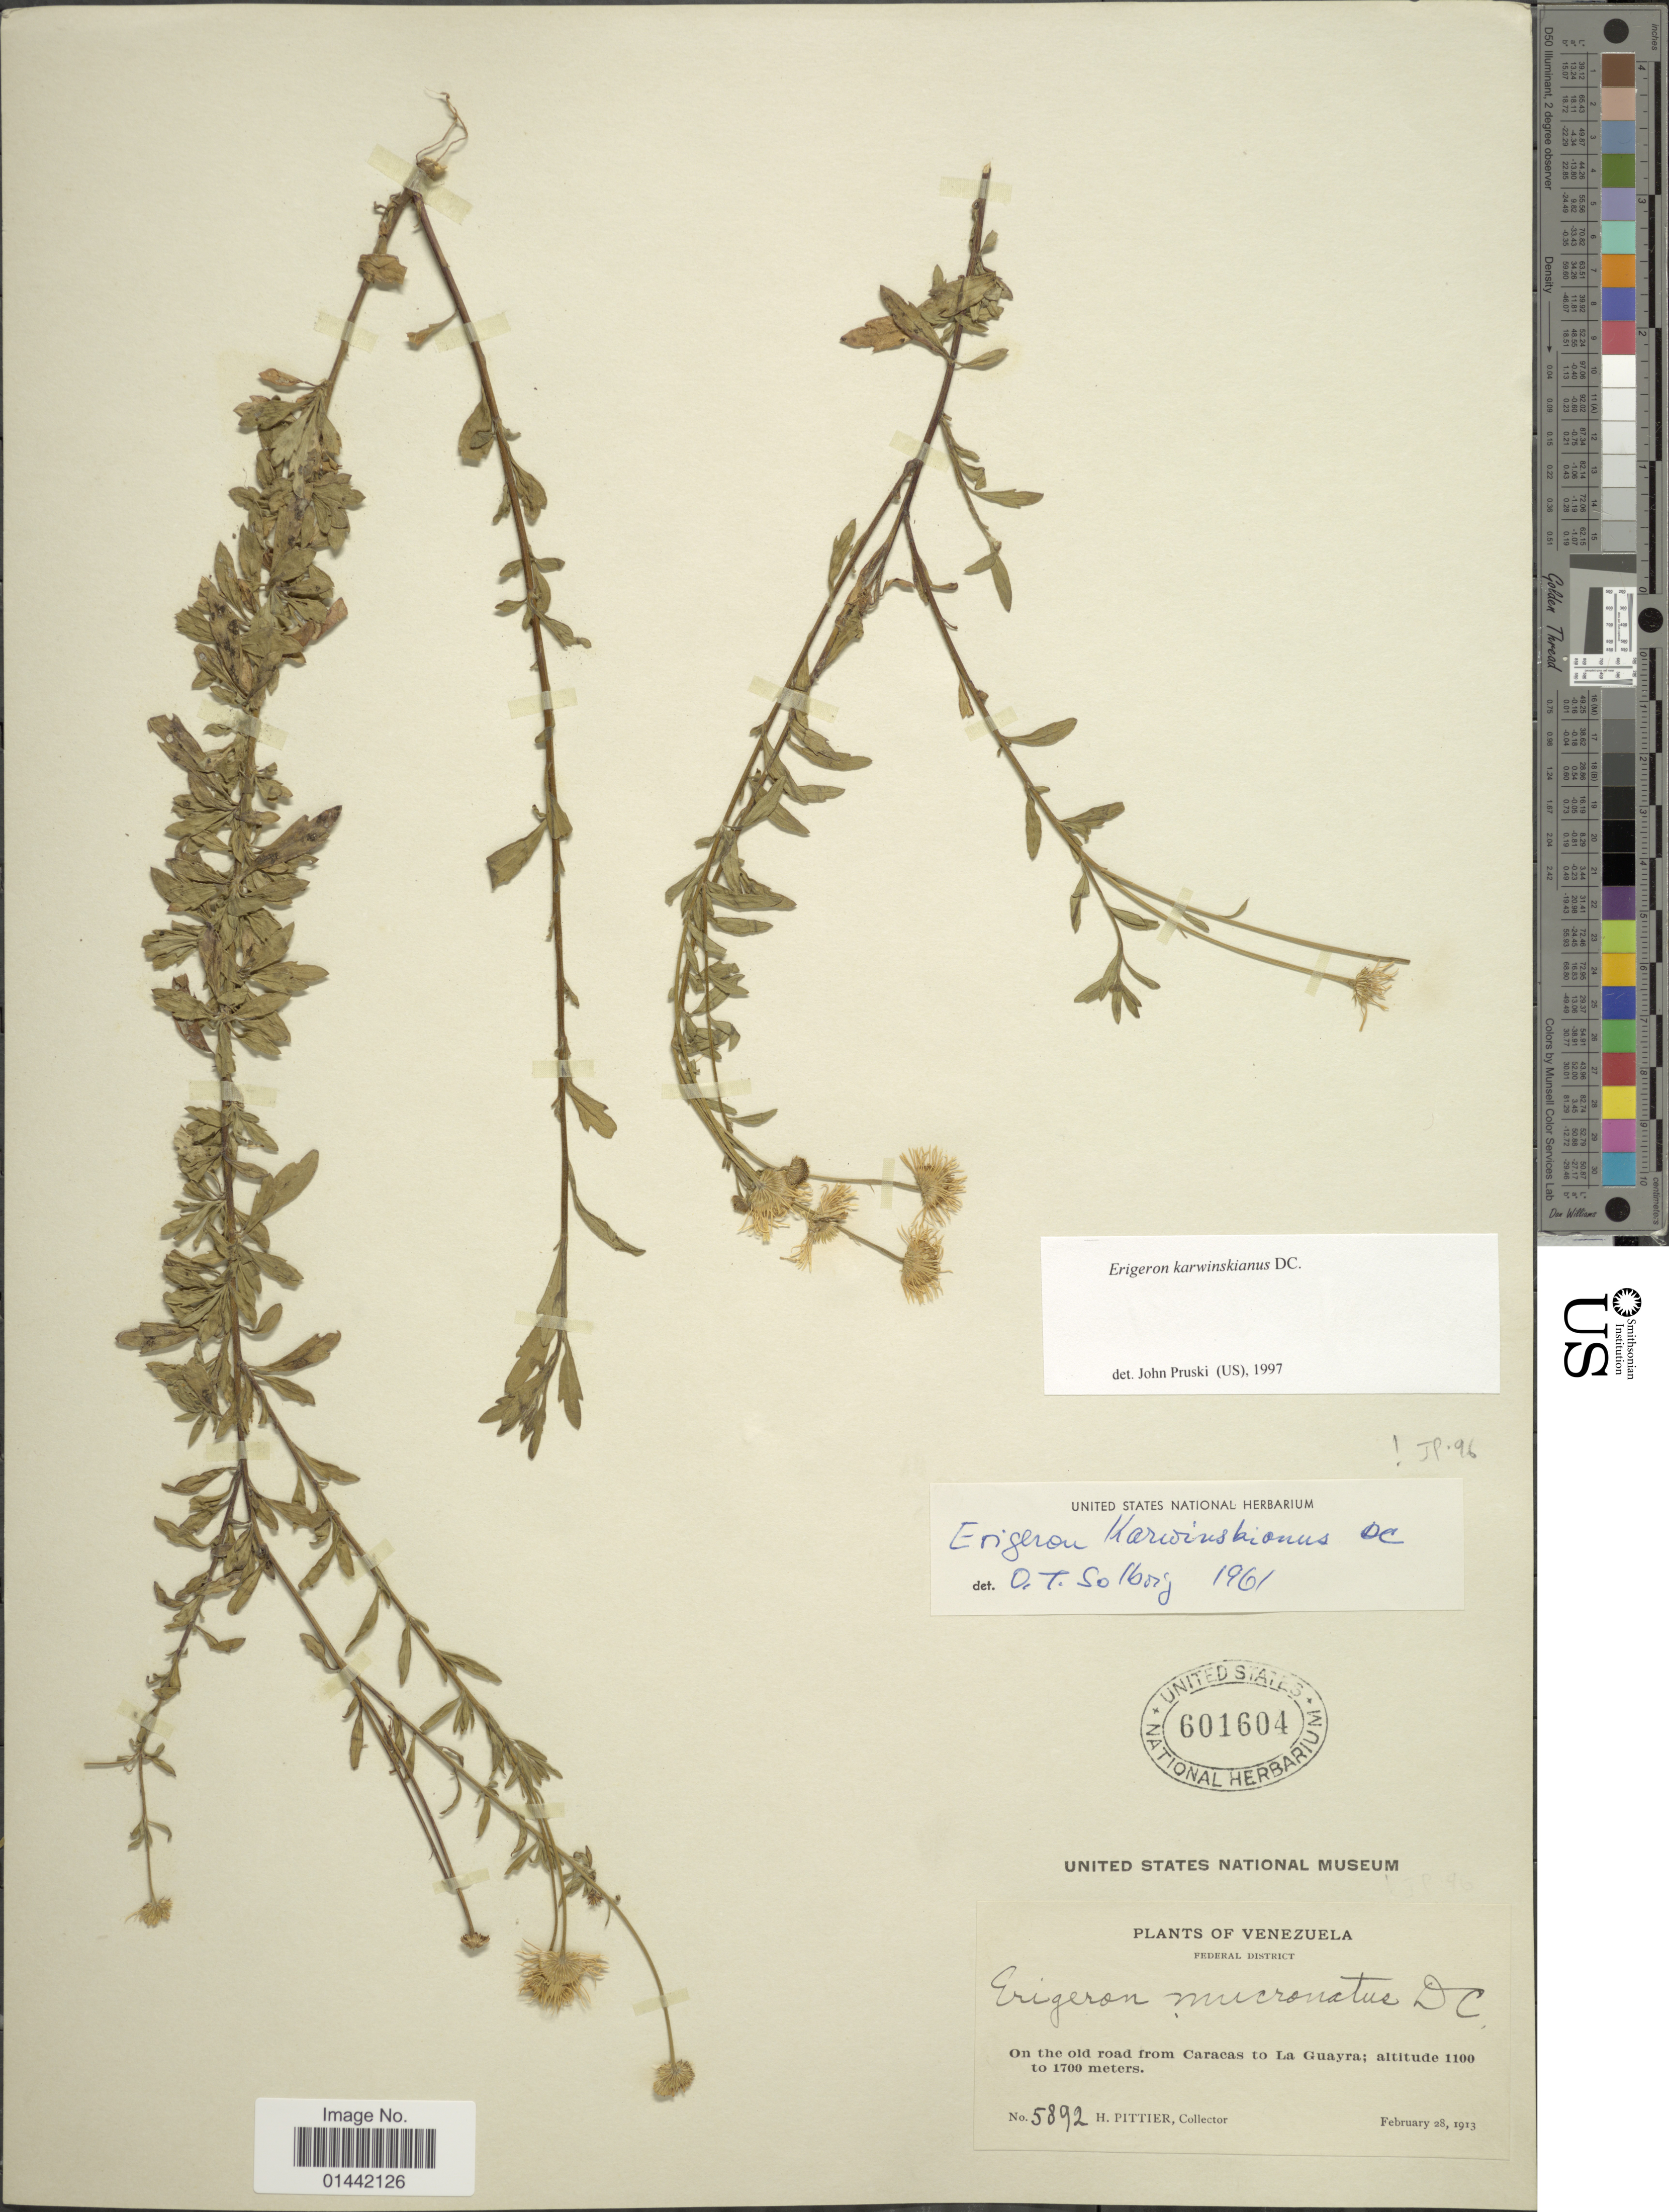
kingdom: Plantae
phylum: Tracheophyta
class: Magnoliopsida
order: Asterales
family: Asteraceae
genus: Erigeron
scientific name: Erigeron karvinskianus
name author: DC.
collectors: H. F. Pittier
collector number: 5892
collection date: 1913-02-28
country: Venezuela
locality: Federal District, on the old road from Caracas to La Guayra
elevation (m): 1100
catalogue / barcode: US 601604